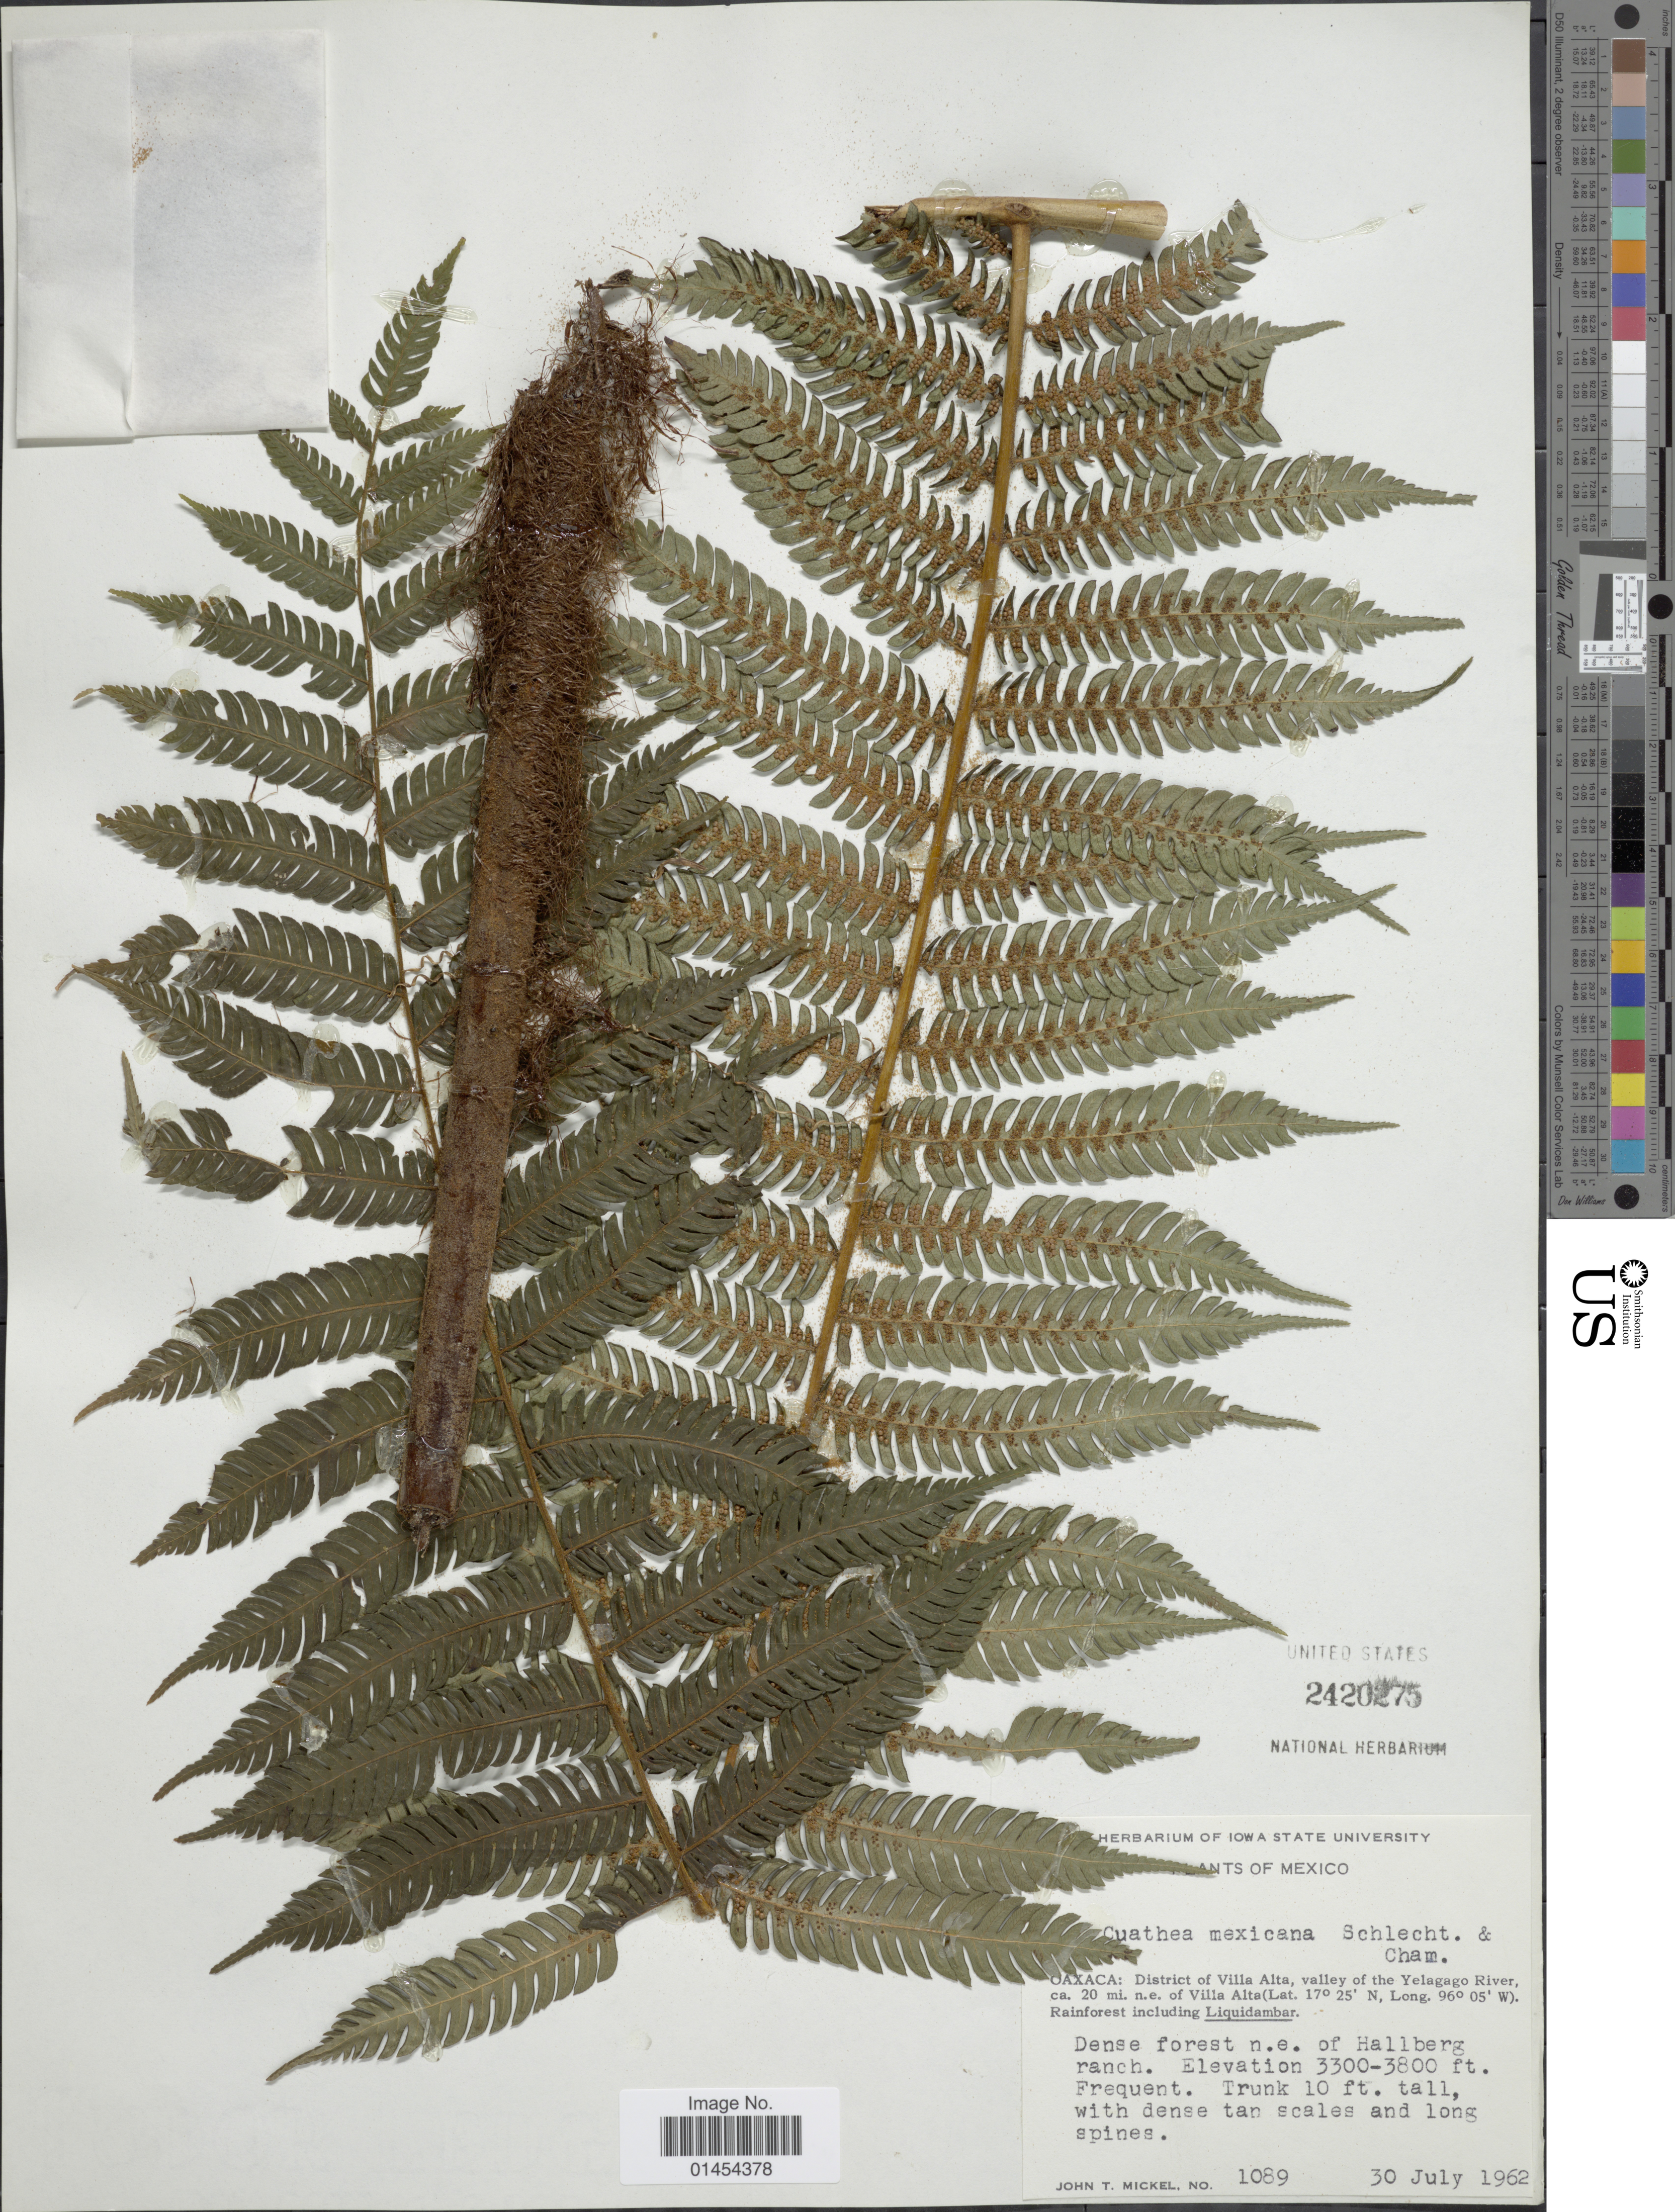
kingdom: Plantae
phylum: Tracheophyta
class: Polypodiopsida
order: Cyatheales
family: Cyatheaceae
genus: Alsophila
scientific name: Alsophila firma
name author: (Baker) D.S. Conant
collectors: J. T. Mickel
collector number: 1089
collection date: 1962-07-30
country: Mexico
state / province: Oaxaca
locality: District of Villa Alta, valley of the Yelagago River, ca. 20 mi. n.e. of Villa Alta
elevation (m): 1006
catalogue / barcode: US 2420275